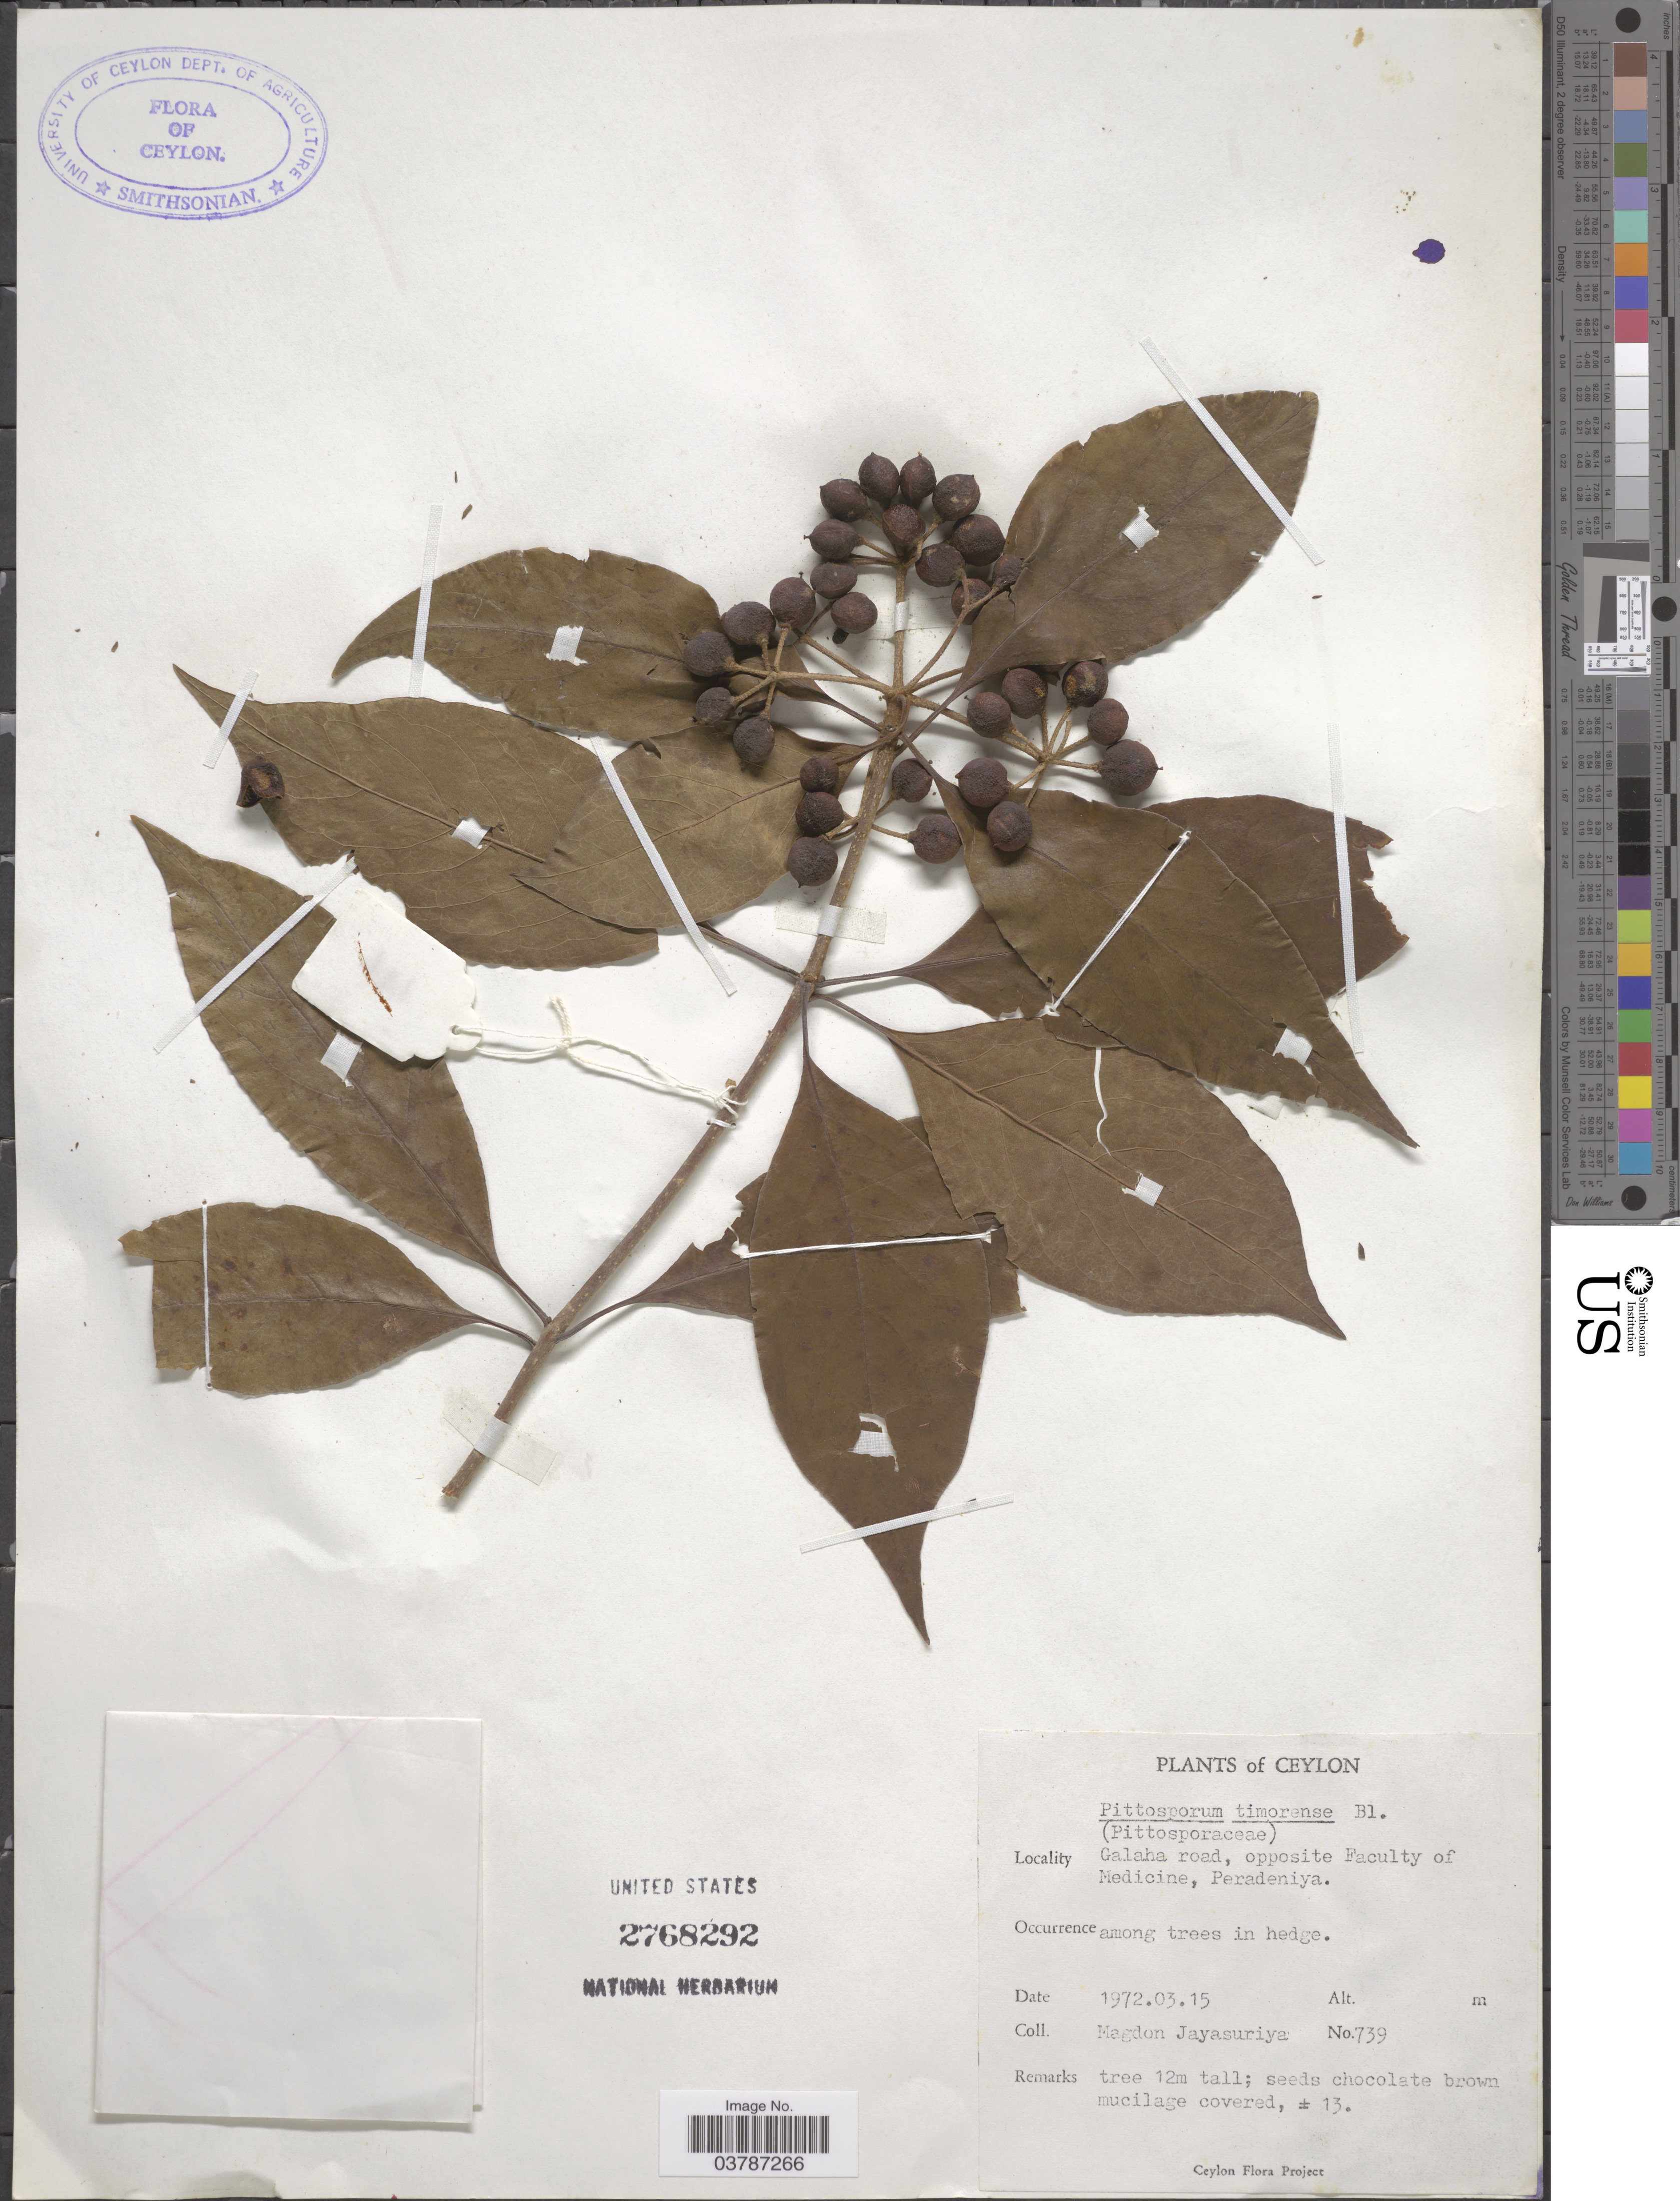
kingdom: Plantae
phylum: Tracheophyta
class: Magnoliopsida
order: Apiales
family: Pittosporaceae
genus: Pittosporum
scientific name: Pittosporum timorense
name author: Blume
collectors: A. H. Jayasuriya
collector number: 739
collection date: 1972-03-15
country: Sri Lanka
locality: Ceylon. Galaha road, opposite Faculty of Medicine, Peradeniya.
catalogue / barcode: US 2768292